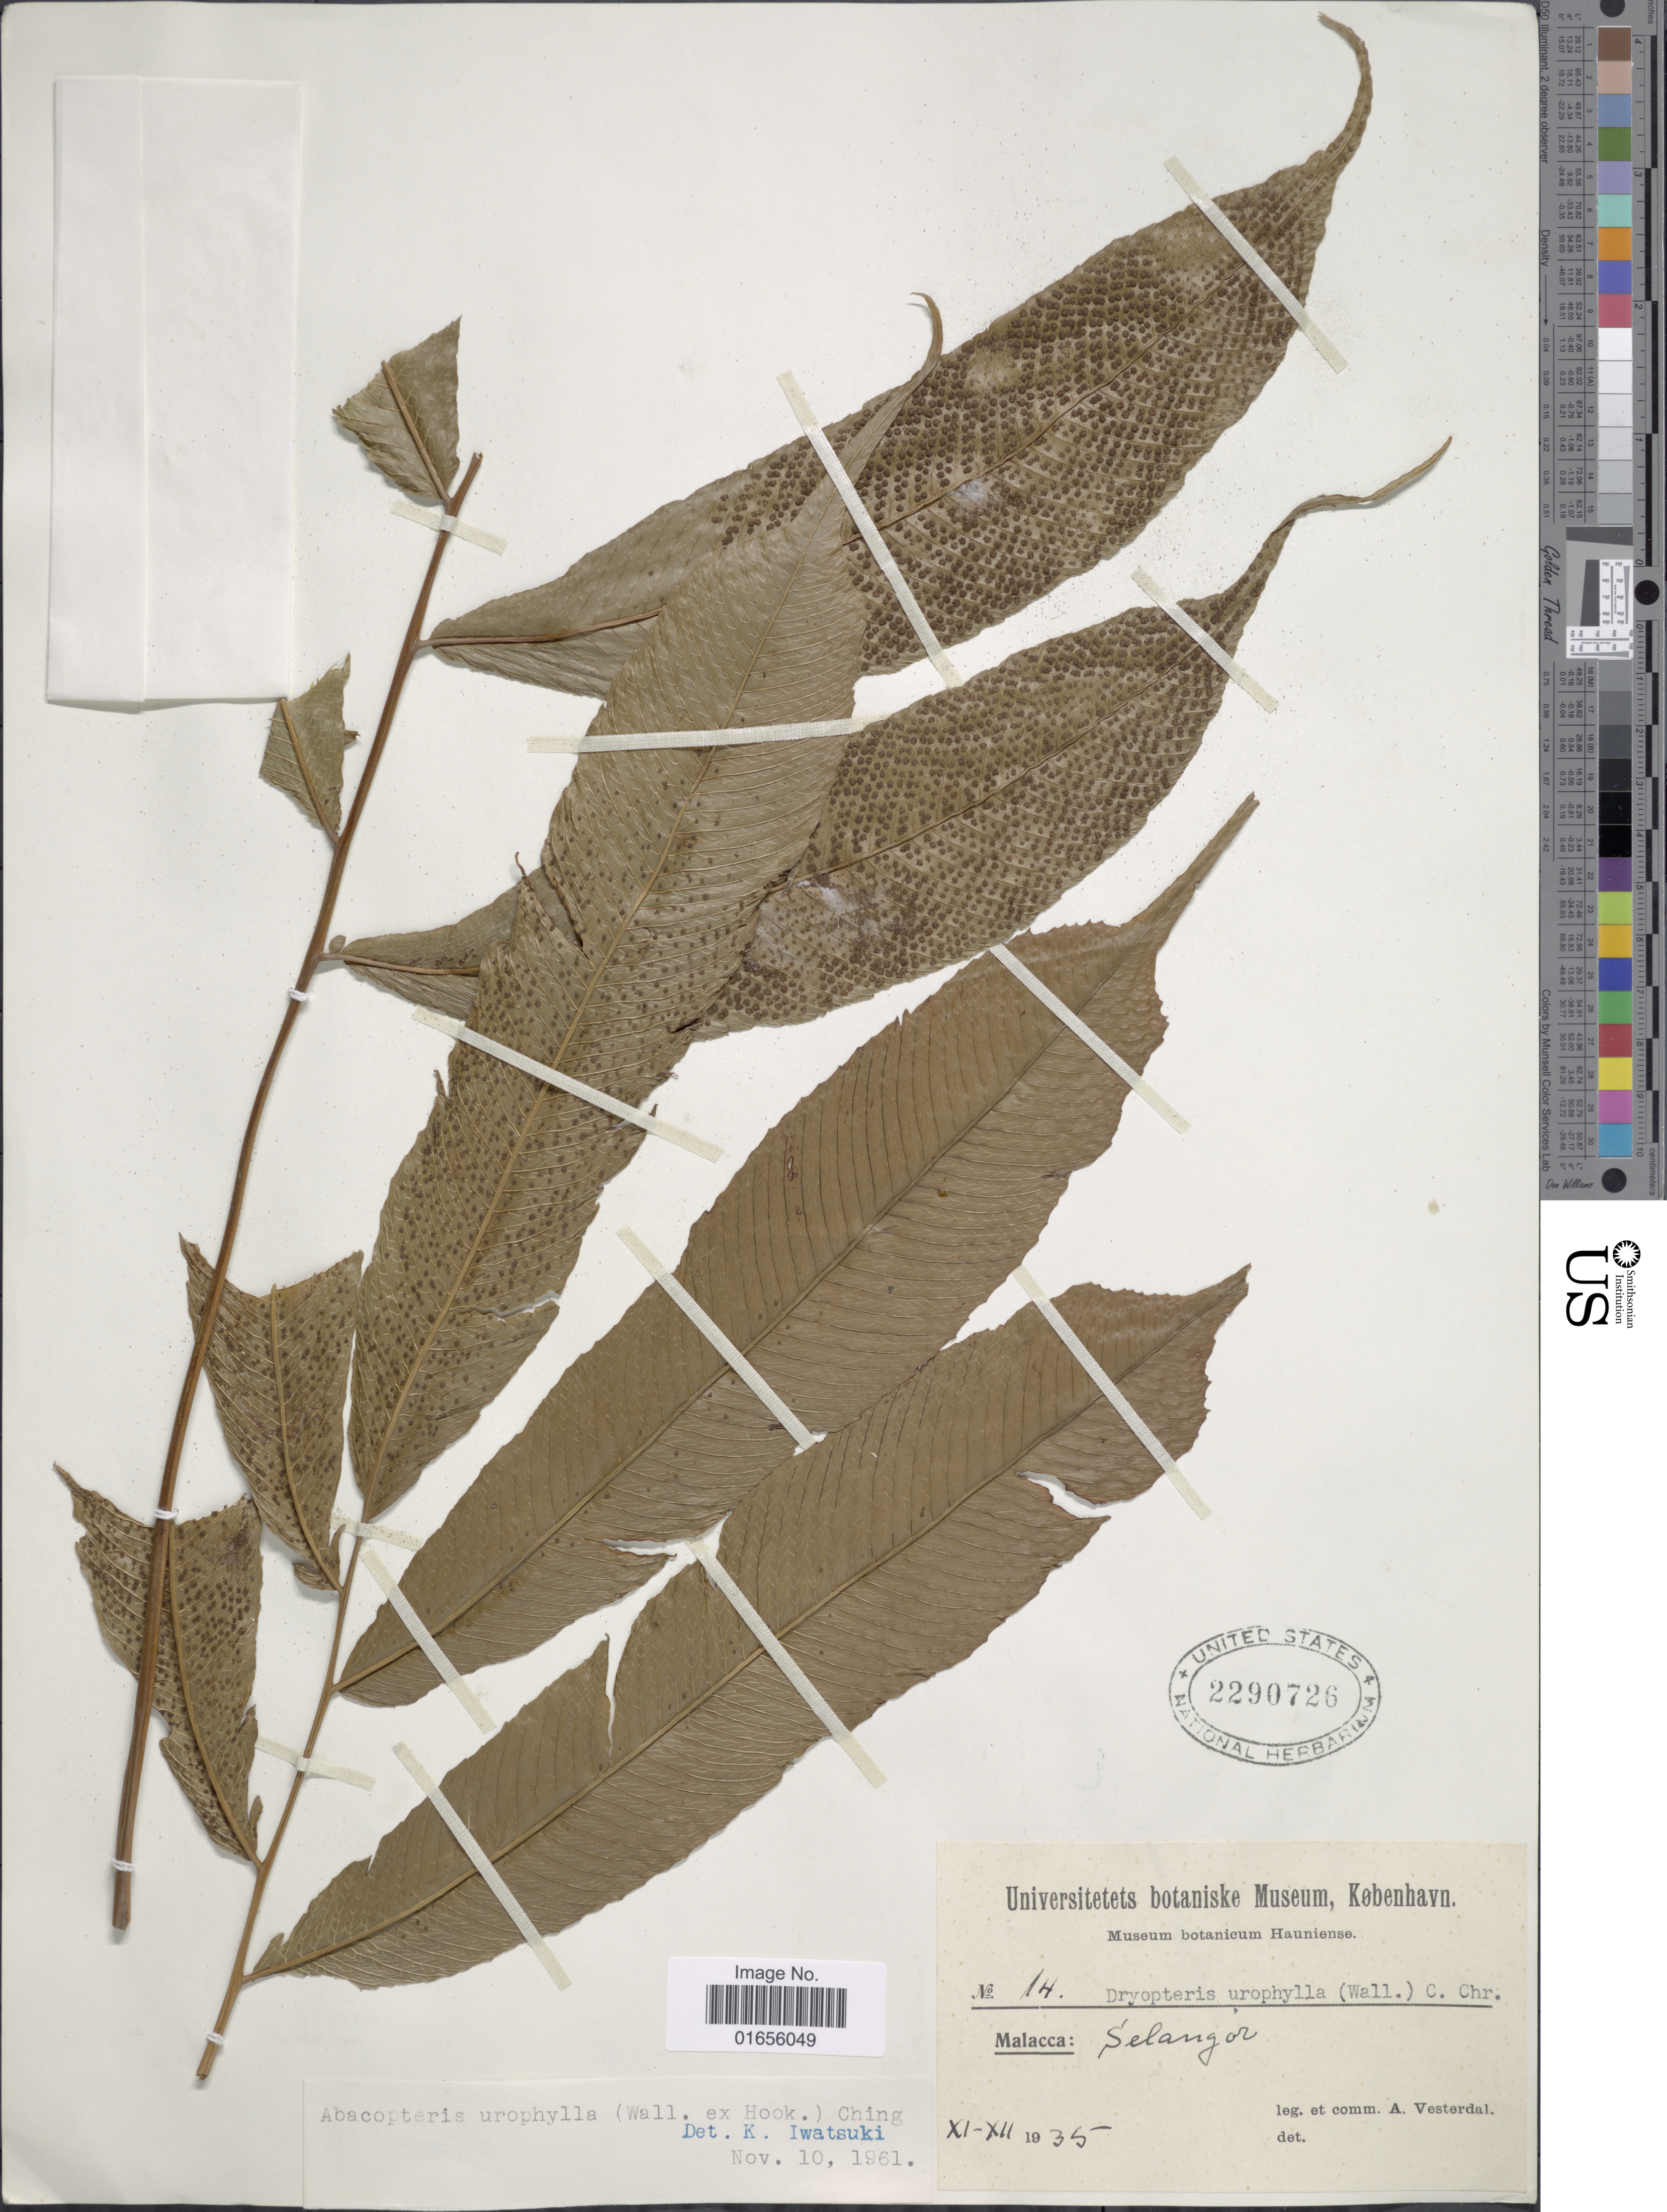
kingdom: Plantae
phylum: Tracheophyta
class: Polypodiopsida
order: Polypodiales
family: Thelypteridaceae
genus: Pronephrium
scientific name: Pronephrium repandum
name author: (Fée) Holttum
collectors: A. Vesterdal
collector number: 14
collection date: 1935-11/1935-12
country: Malaysia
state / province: Selangor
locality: Malacca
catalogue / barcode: US 2290726